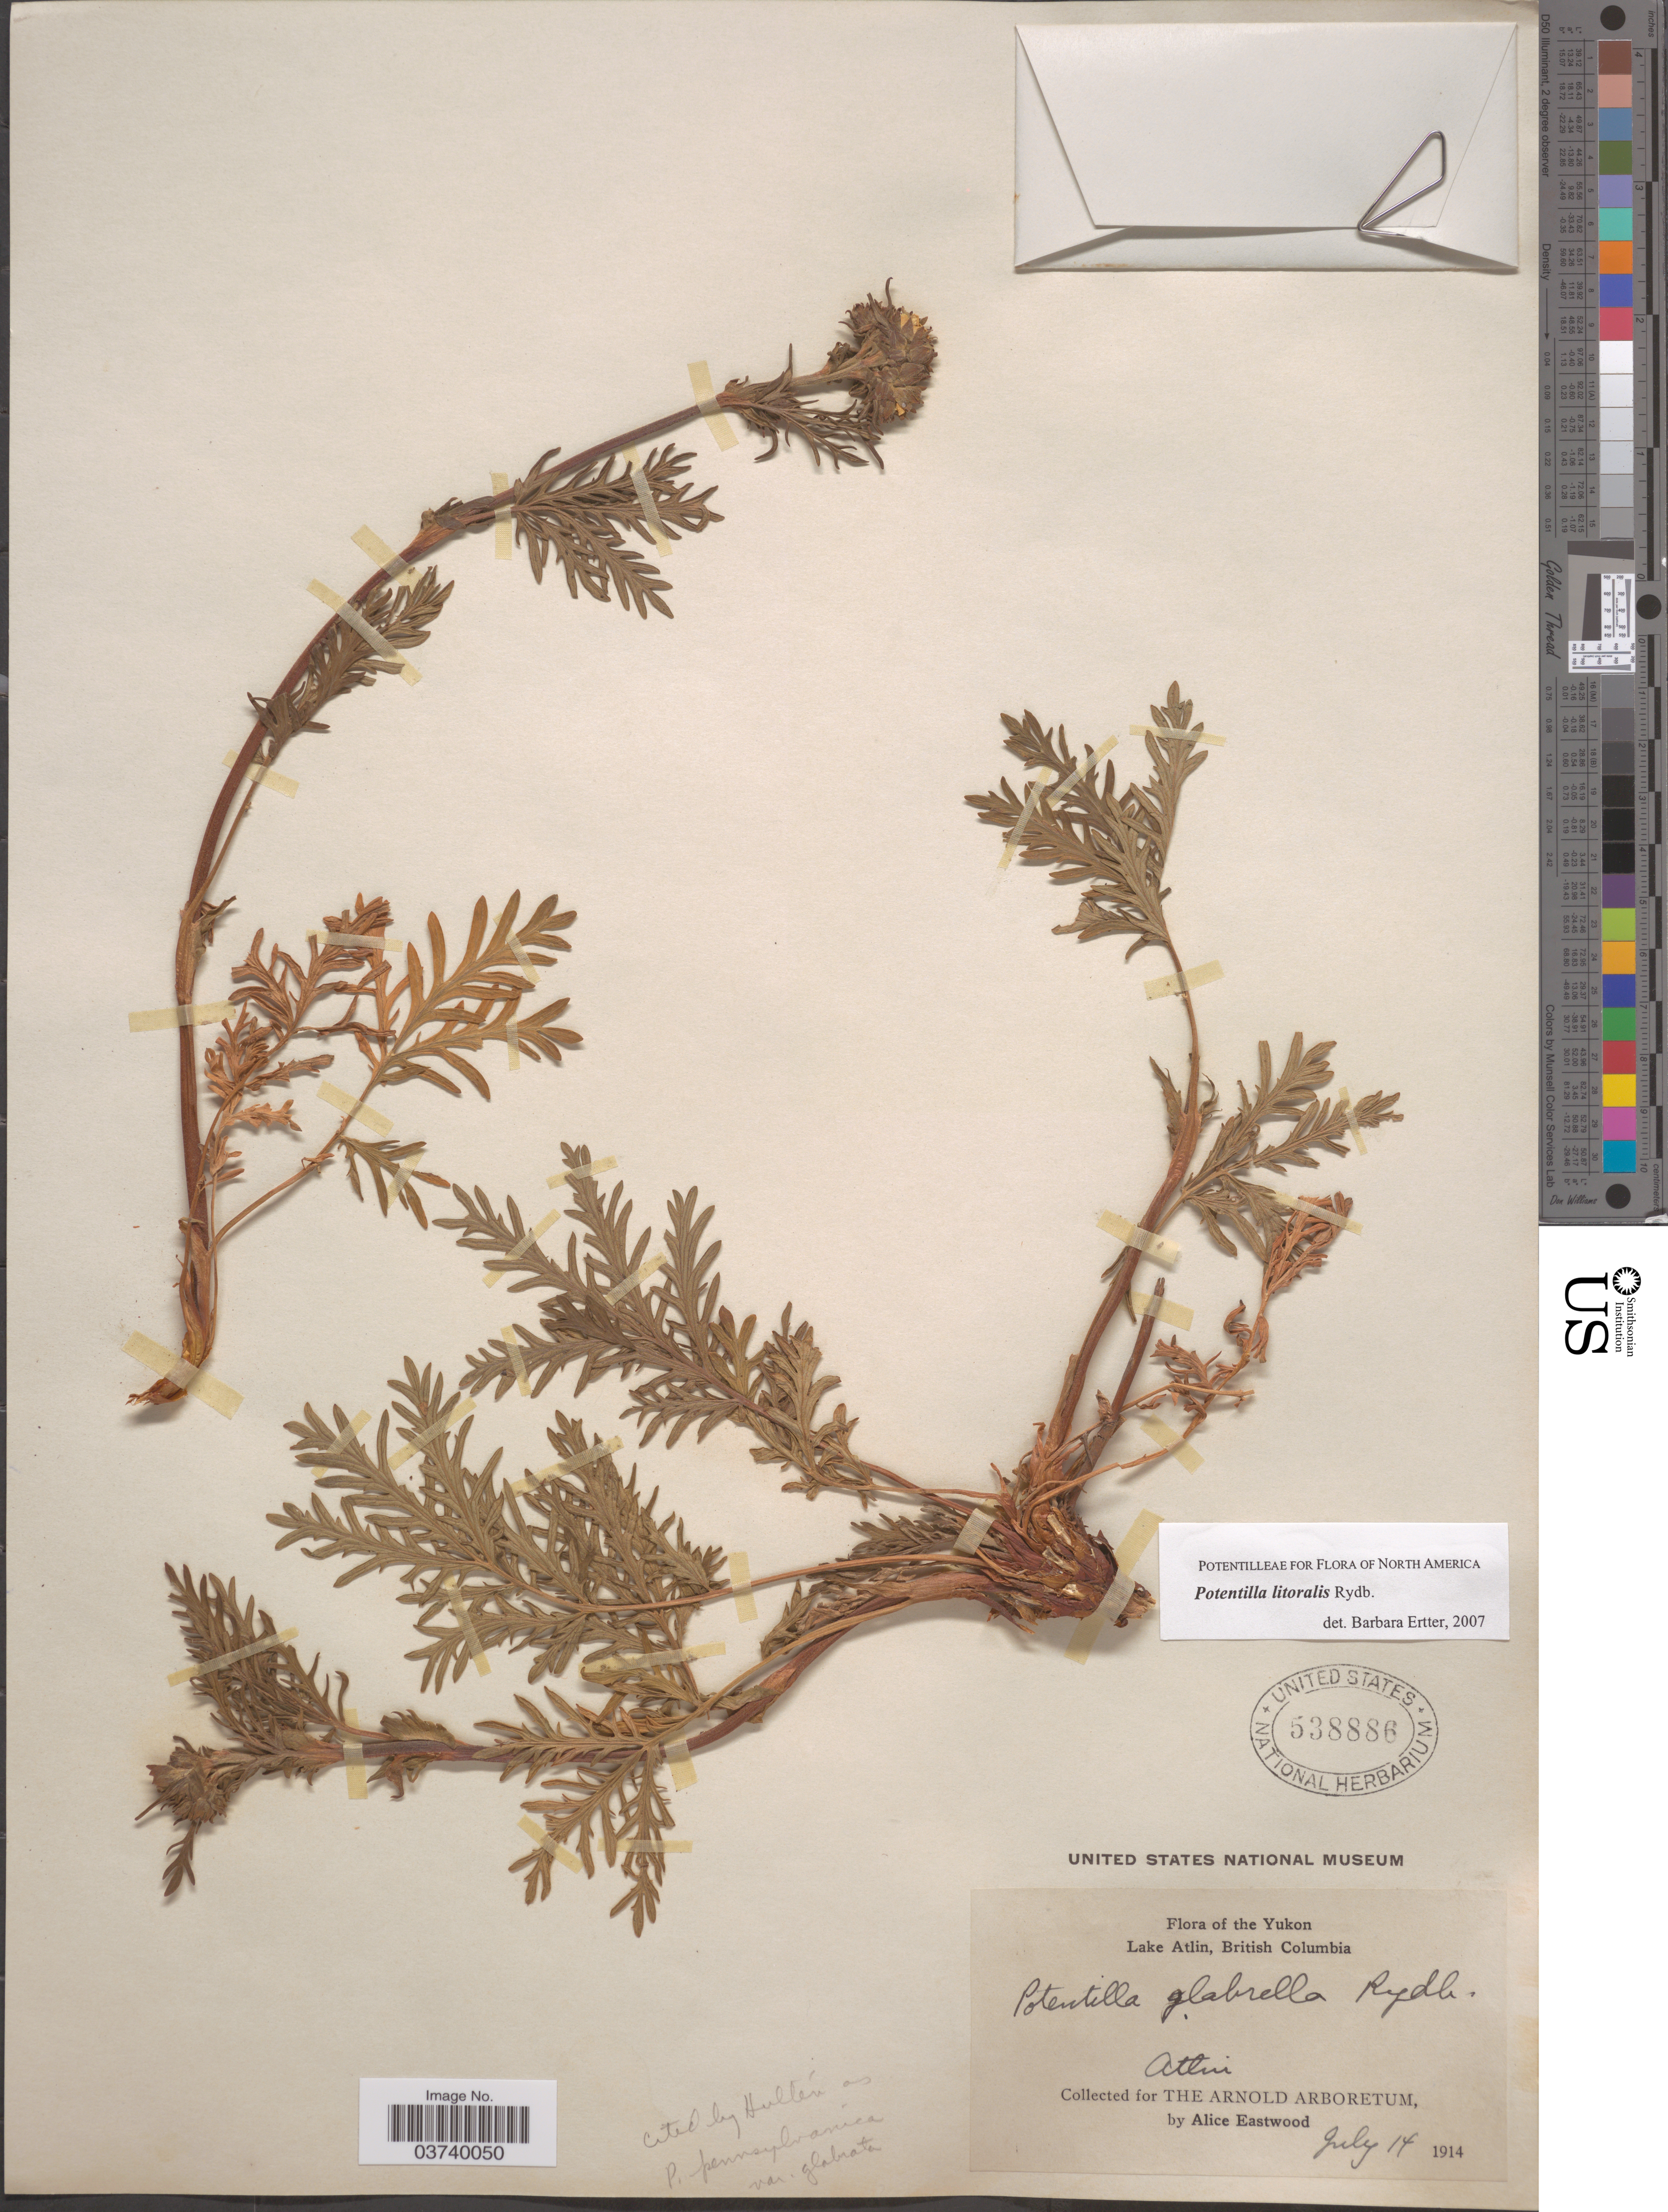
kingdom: Plantae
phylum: Tracheophyta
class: Magnoliopsida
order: Rosales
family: Rosaceae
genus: Potentilla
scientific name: Potentilla litoralis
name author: Rydb.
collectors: A. Eastwood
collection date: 1914-07-14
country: Canada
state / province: British Columbia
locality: The Yukon Lake Atlin. Atlin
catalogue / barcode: US 538886